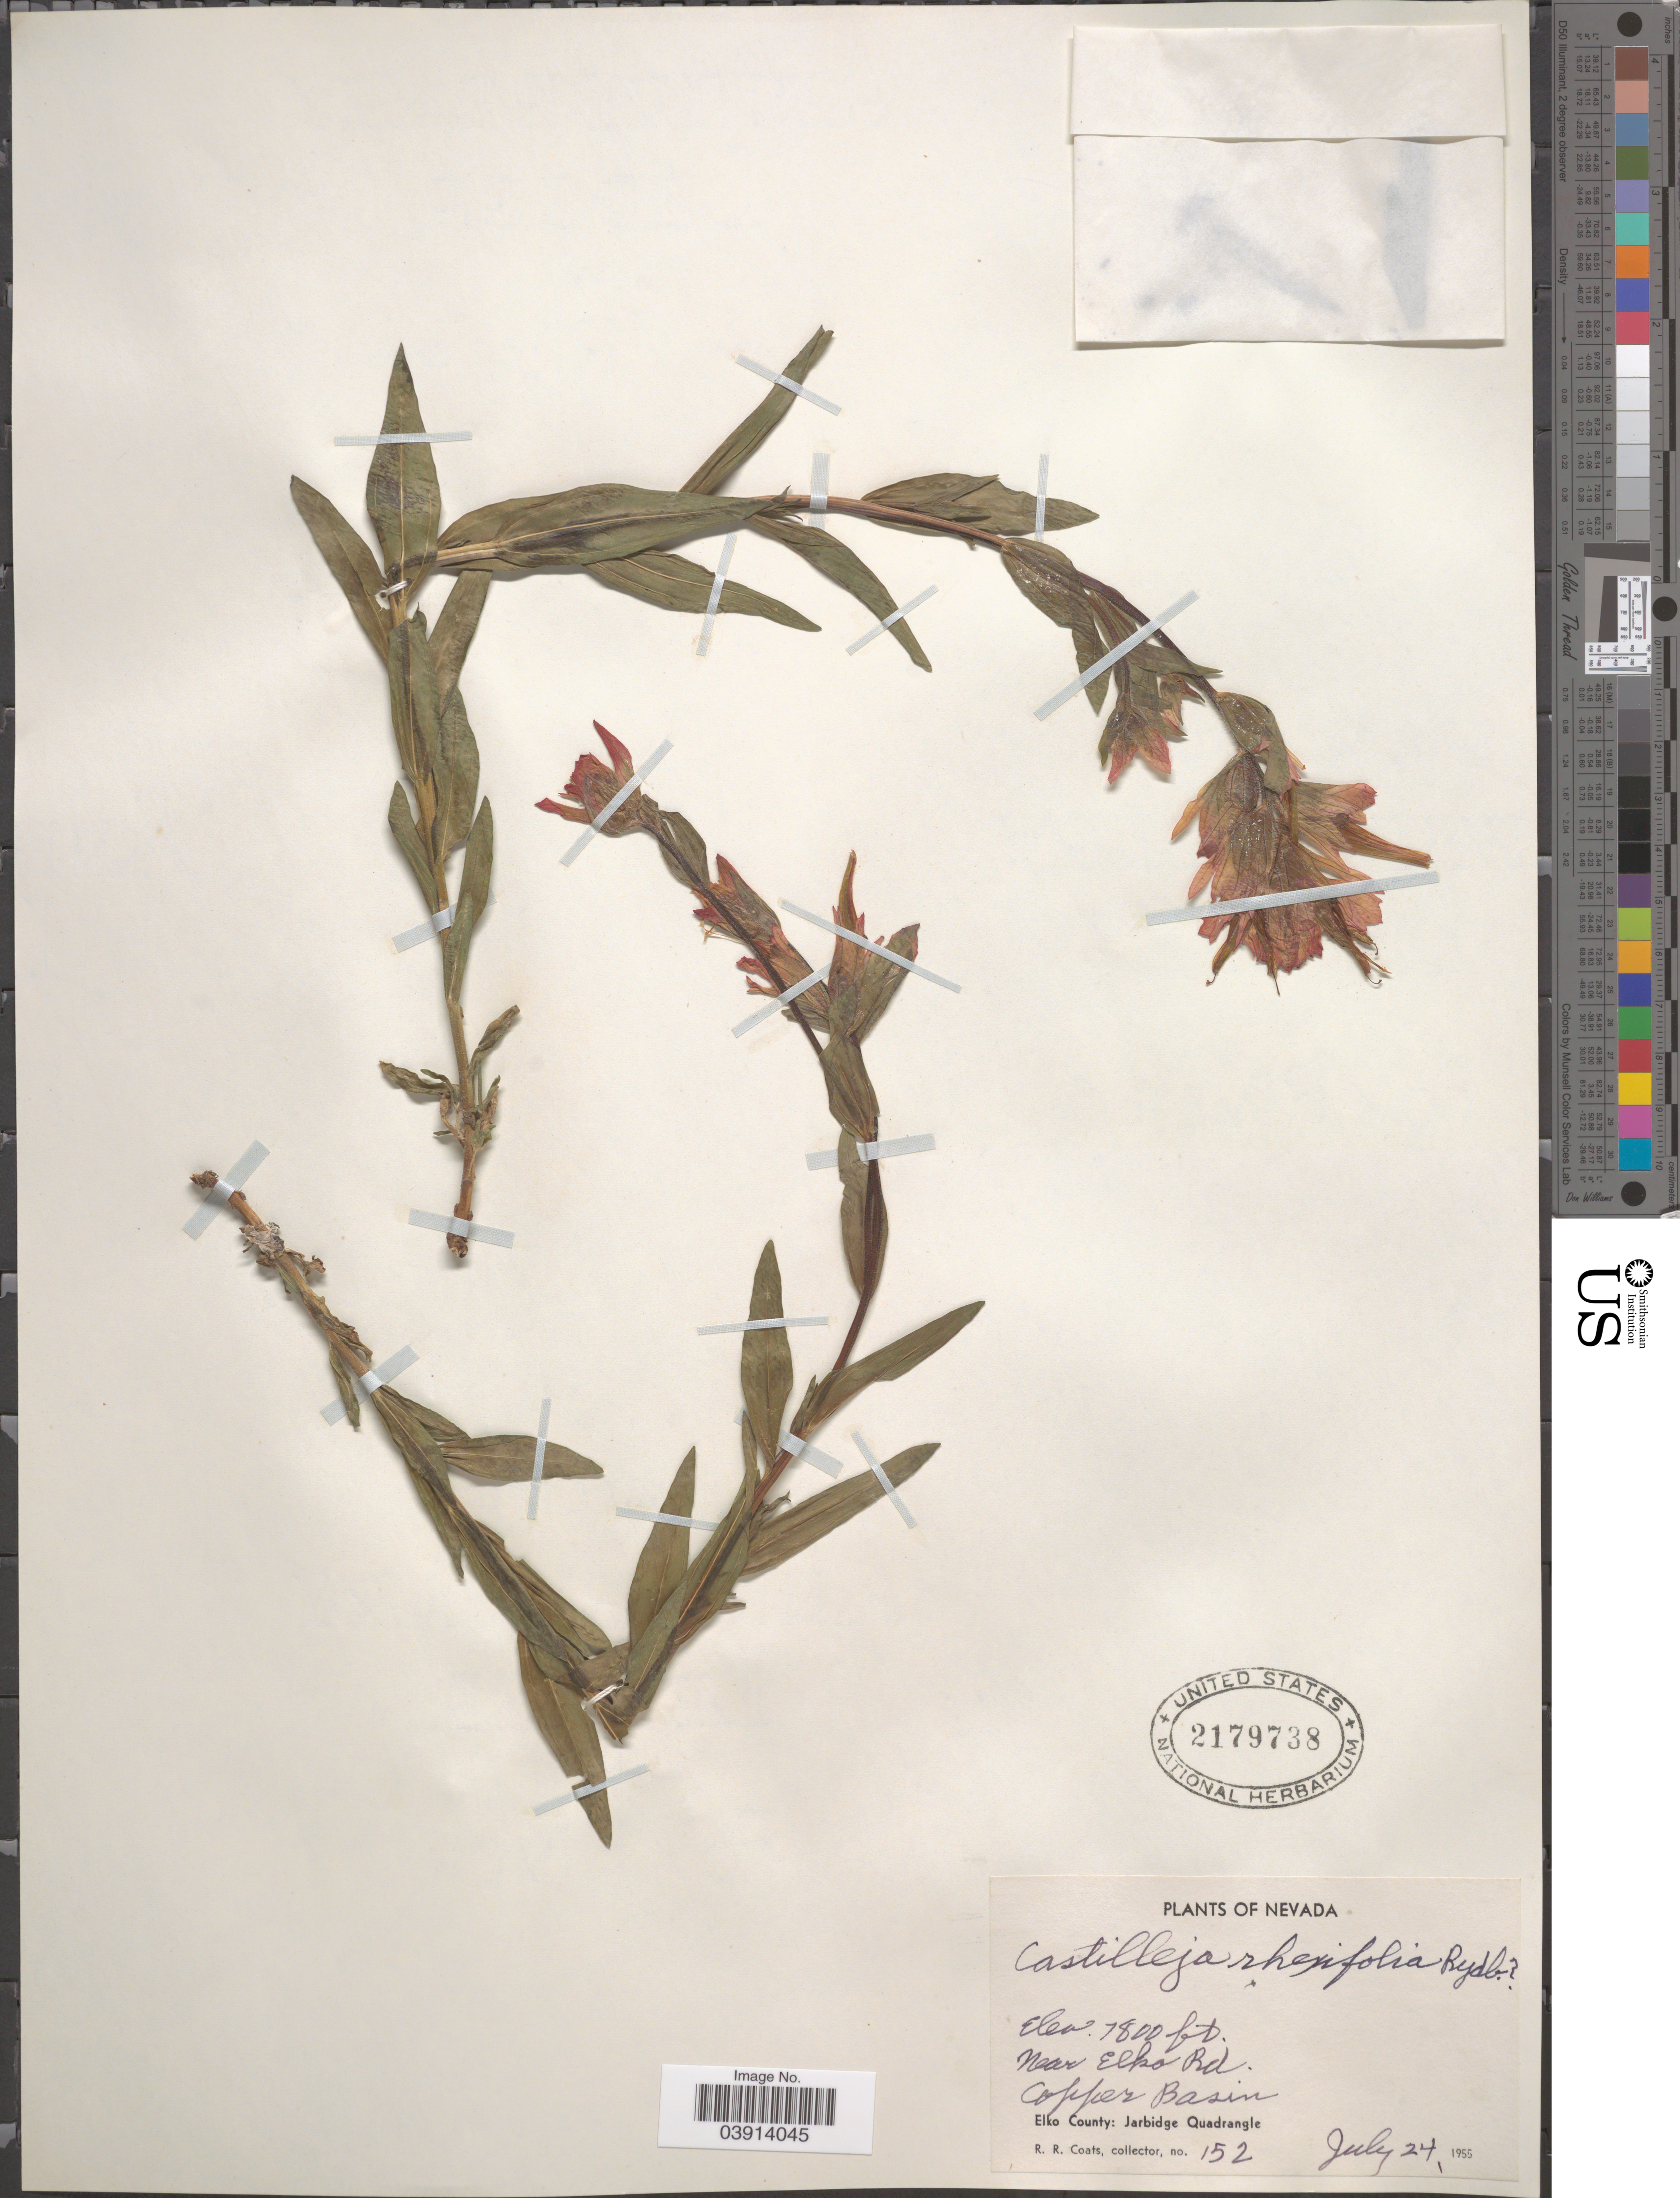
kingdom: Plantae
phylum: Tracheophyta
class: Magnoliopsida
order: Lamiales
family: Orobanchaceae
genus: Castilleja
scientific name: Castilleja rhexiifolia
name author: Rydb.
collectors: R. Coats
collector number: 152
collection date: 1955-07-24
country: United States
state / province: Nevada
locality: Near Elko Rd. Copper Basin. Elko County: Jarbridge Quadrangle.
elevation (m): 2377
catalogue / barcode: US 2179738